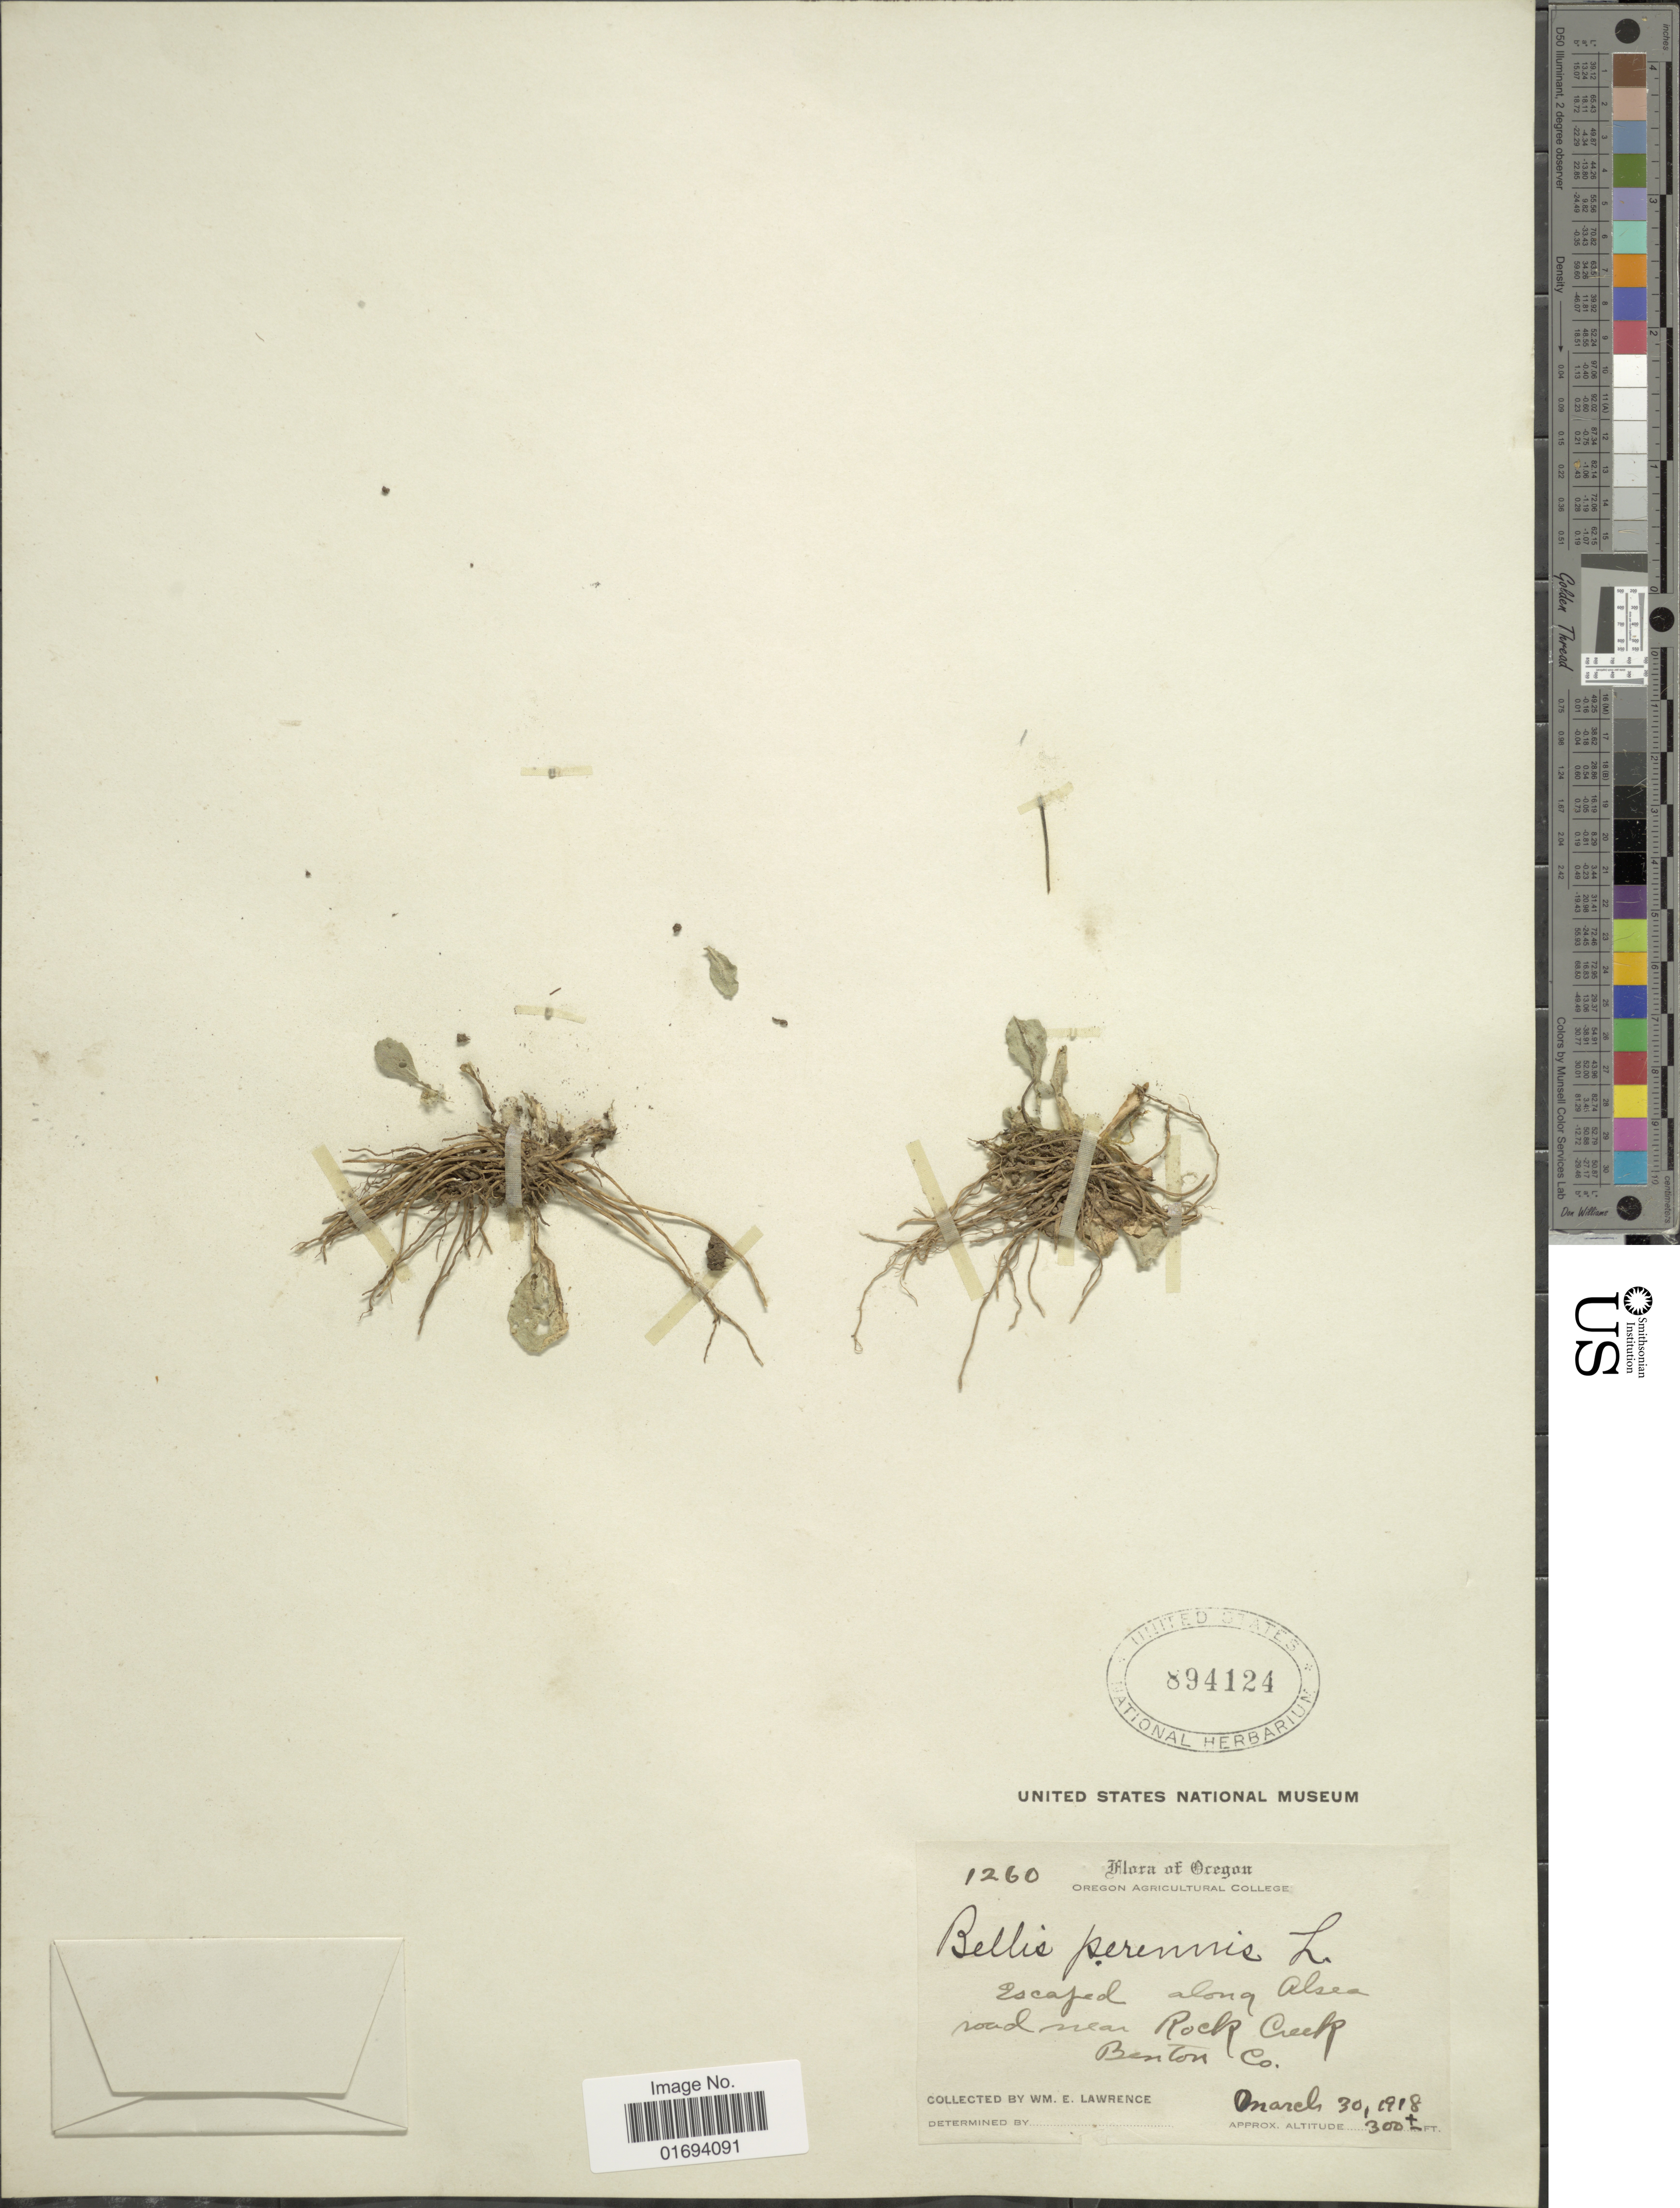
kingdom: Plantae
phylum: Tracheophyta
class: Magnoliopsida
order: Asterales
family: Asteraceae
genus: Bellis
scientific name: Bellis perennis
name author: L.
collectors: W. Lawrence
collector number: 1260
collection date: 1918-03-30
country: United States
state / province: Oregon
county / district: Benton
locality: Oregon, Road near Rock Creek, Benton Co.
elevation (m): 91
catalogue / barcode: US 894124